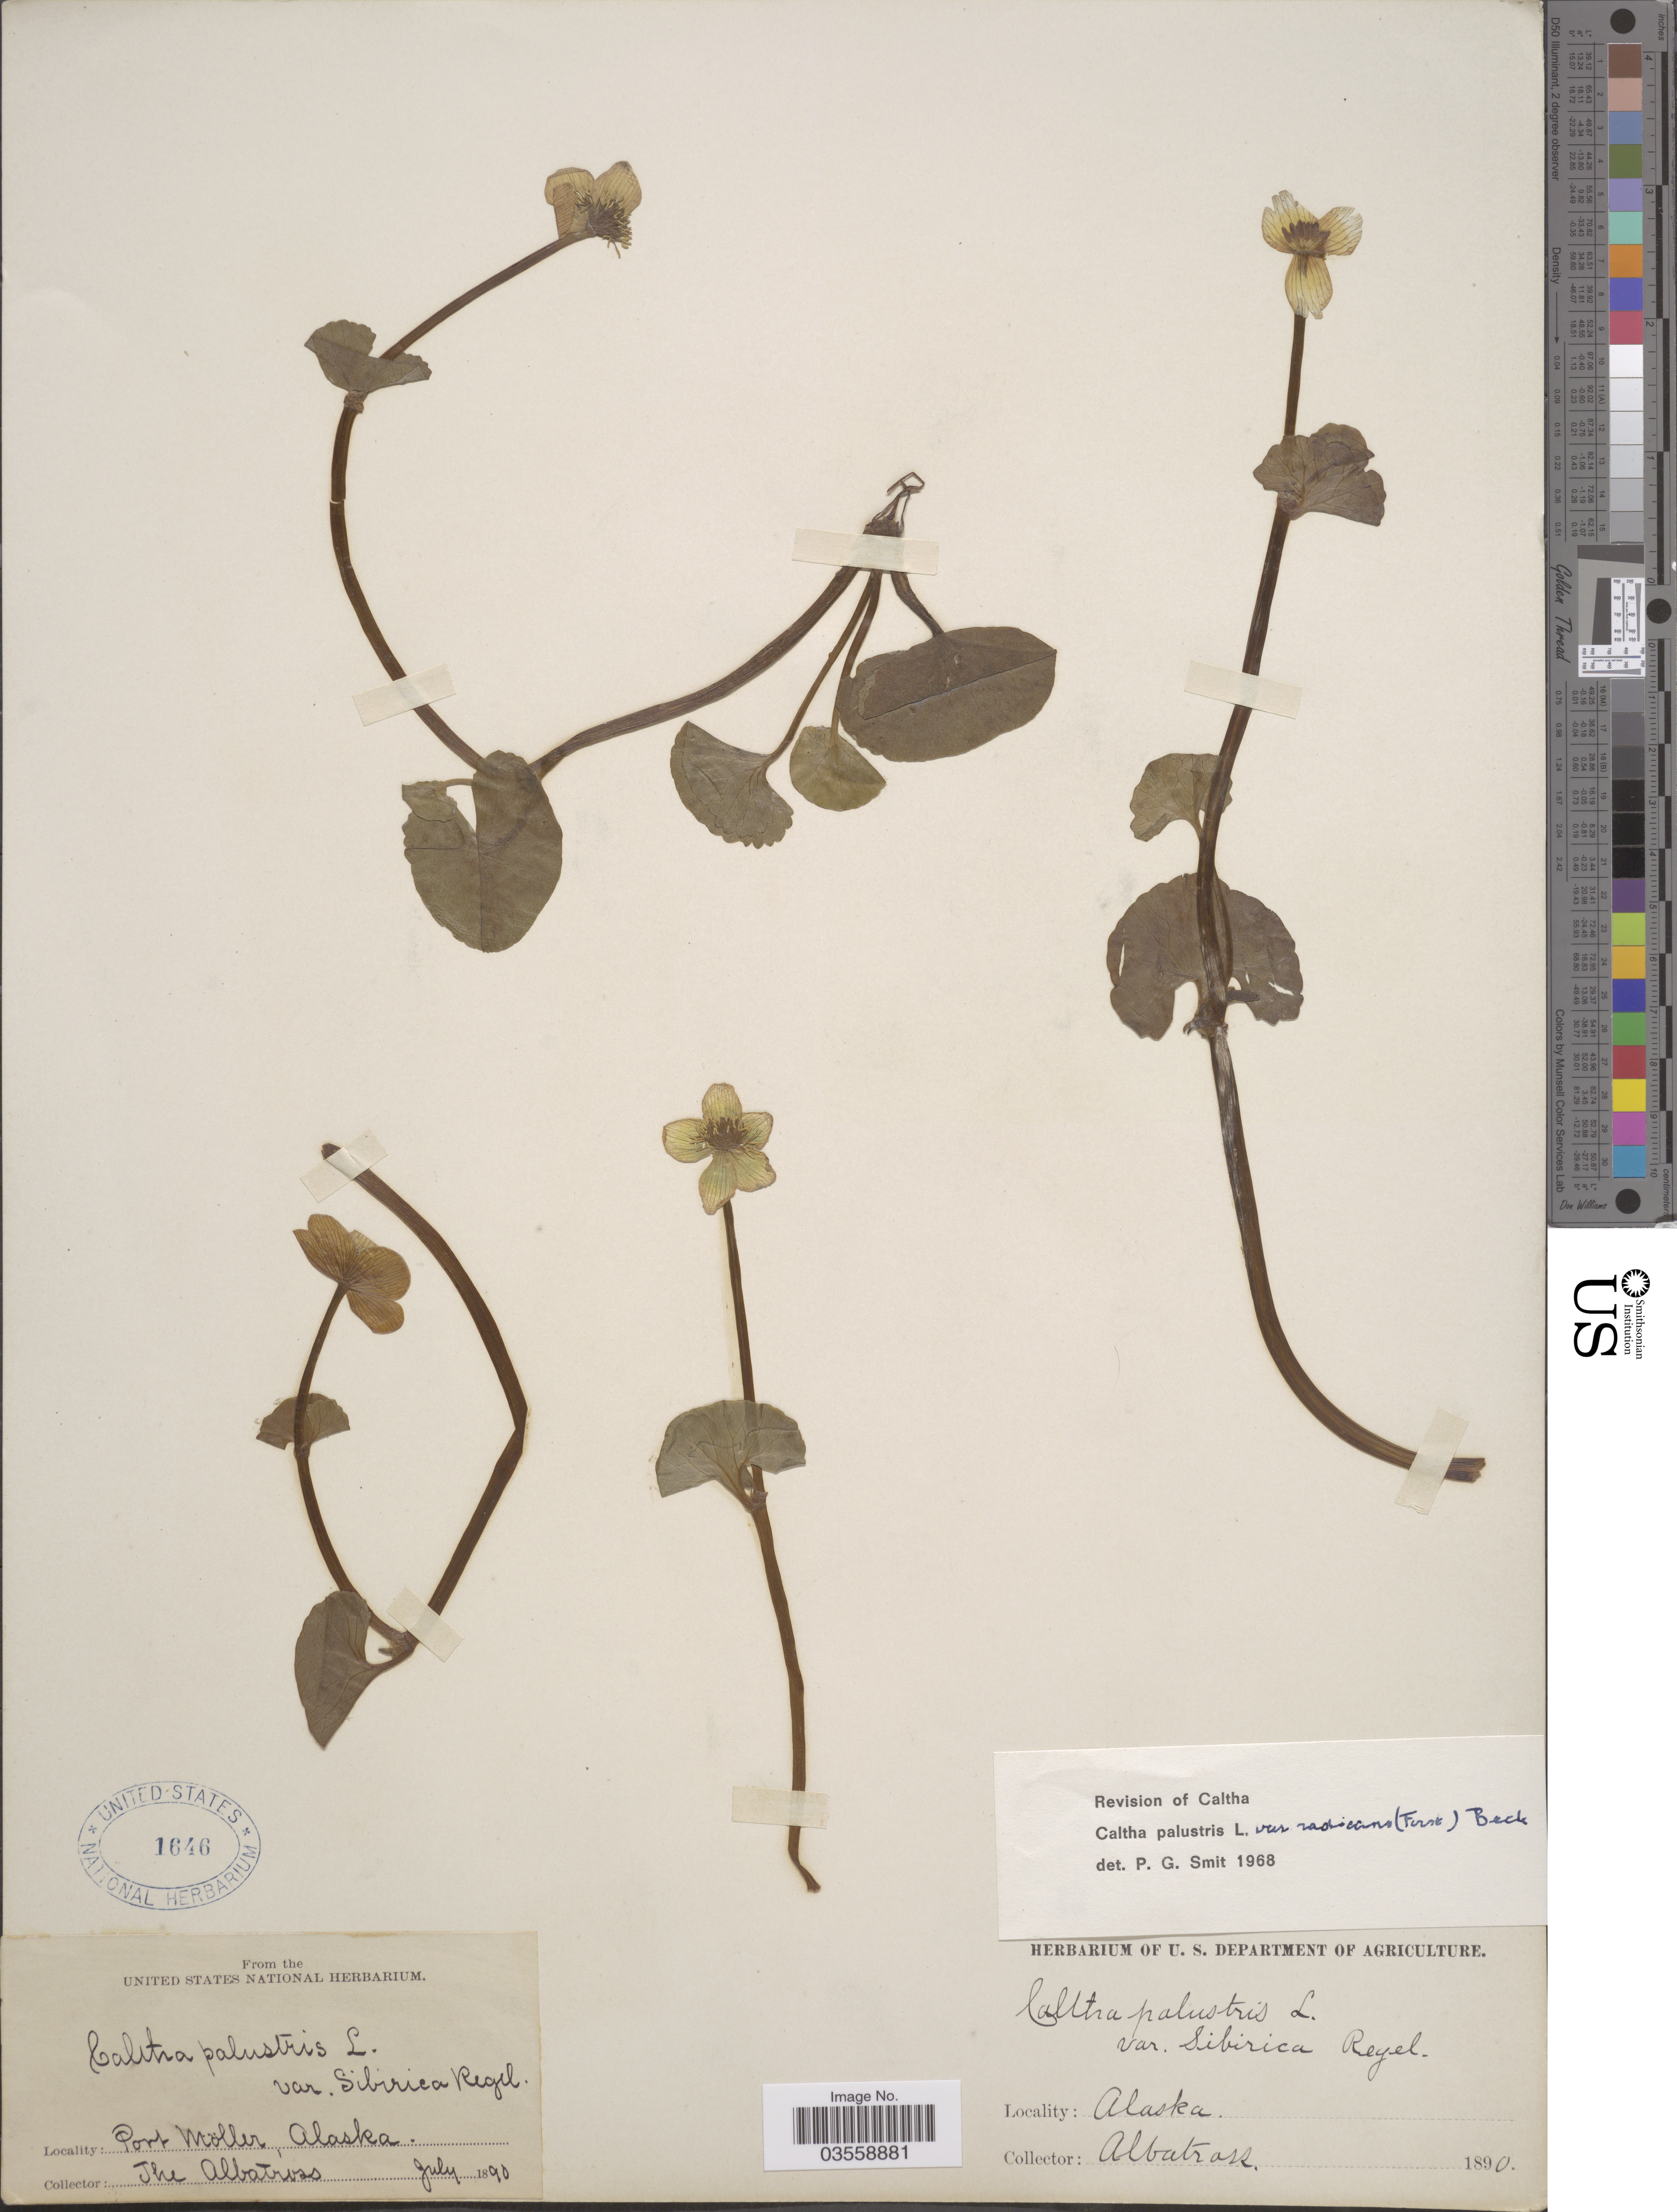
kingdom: Plantae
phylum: Tracheophyta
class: Magnoliopsida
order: Ranunculales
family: Ranunculaceae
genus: Caltha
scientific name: Caltha palustris var. radicans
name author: (T.F. Forst) Beck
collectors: "The Albatross"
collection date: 1890-07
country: United States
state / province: Alaska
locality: Port Möller.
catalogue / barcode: US 1646